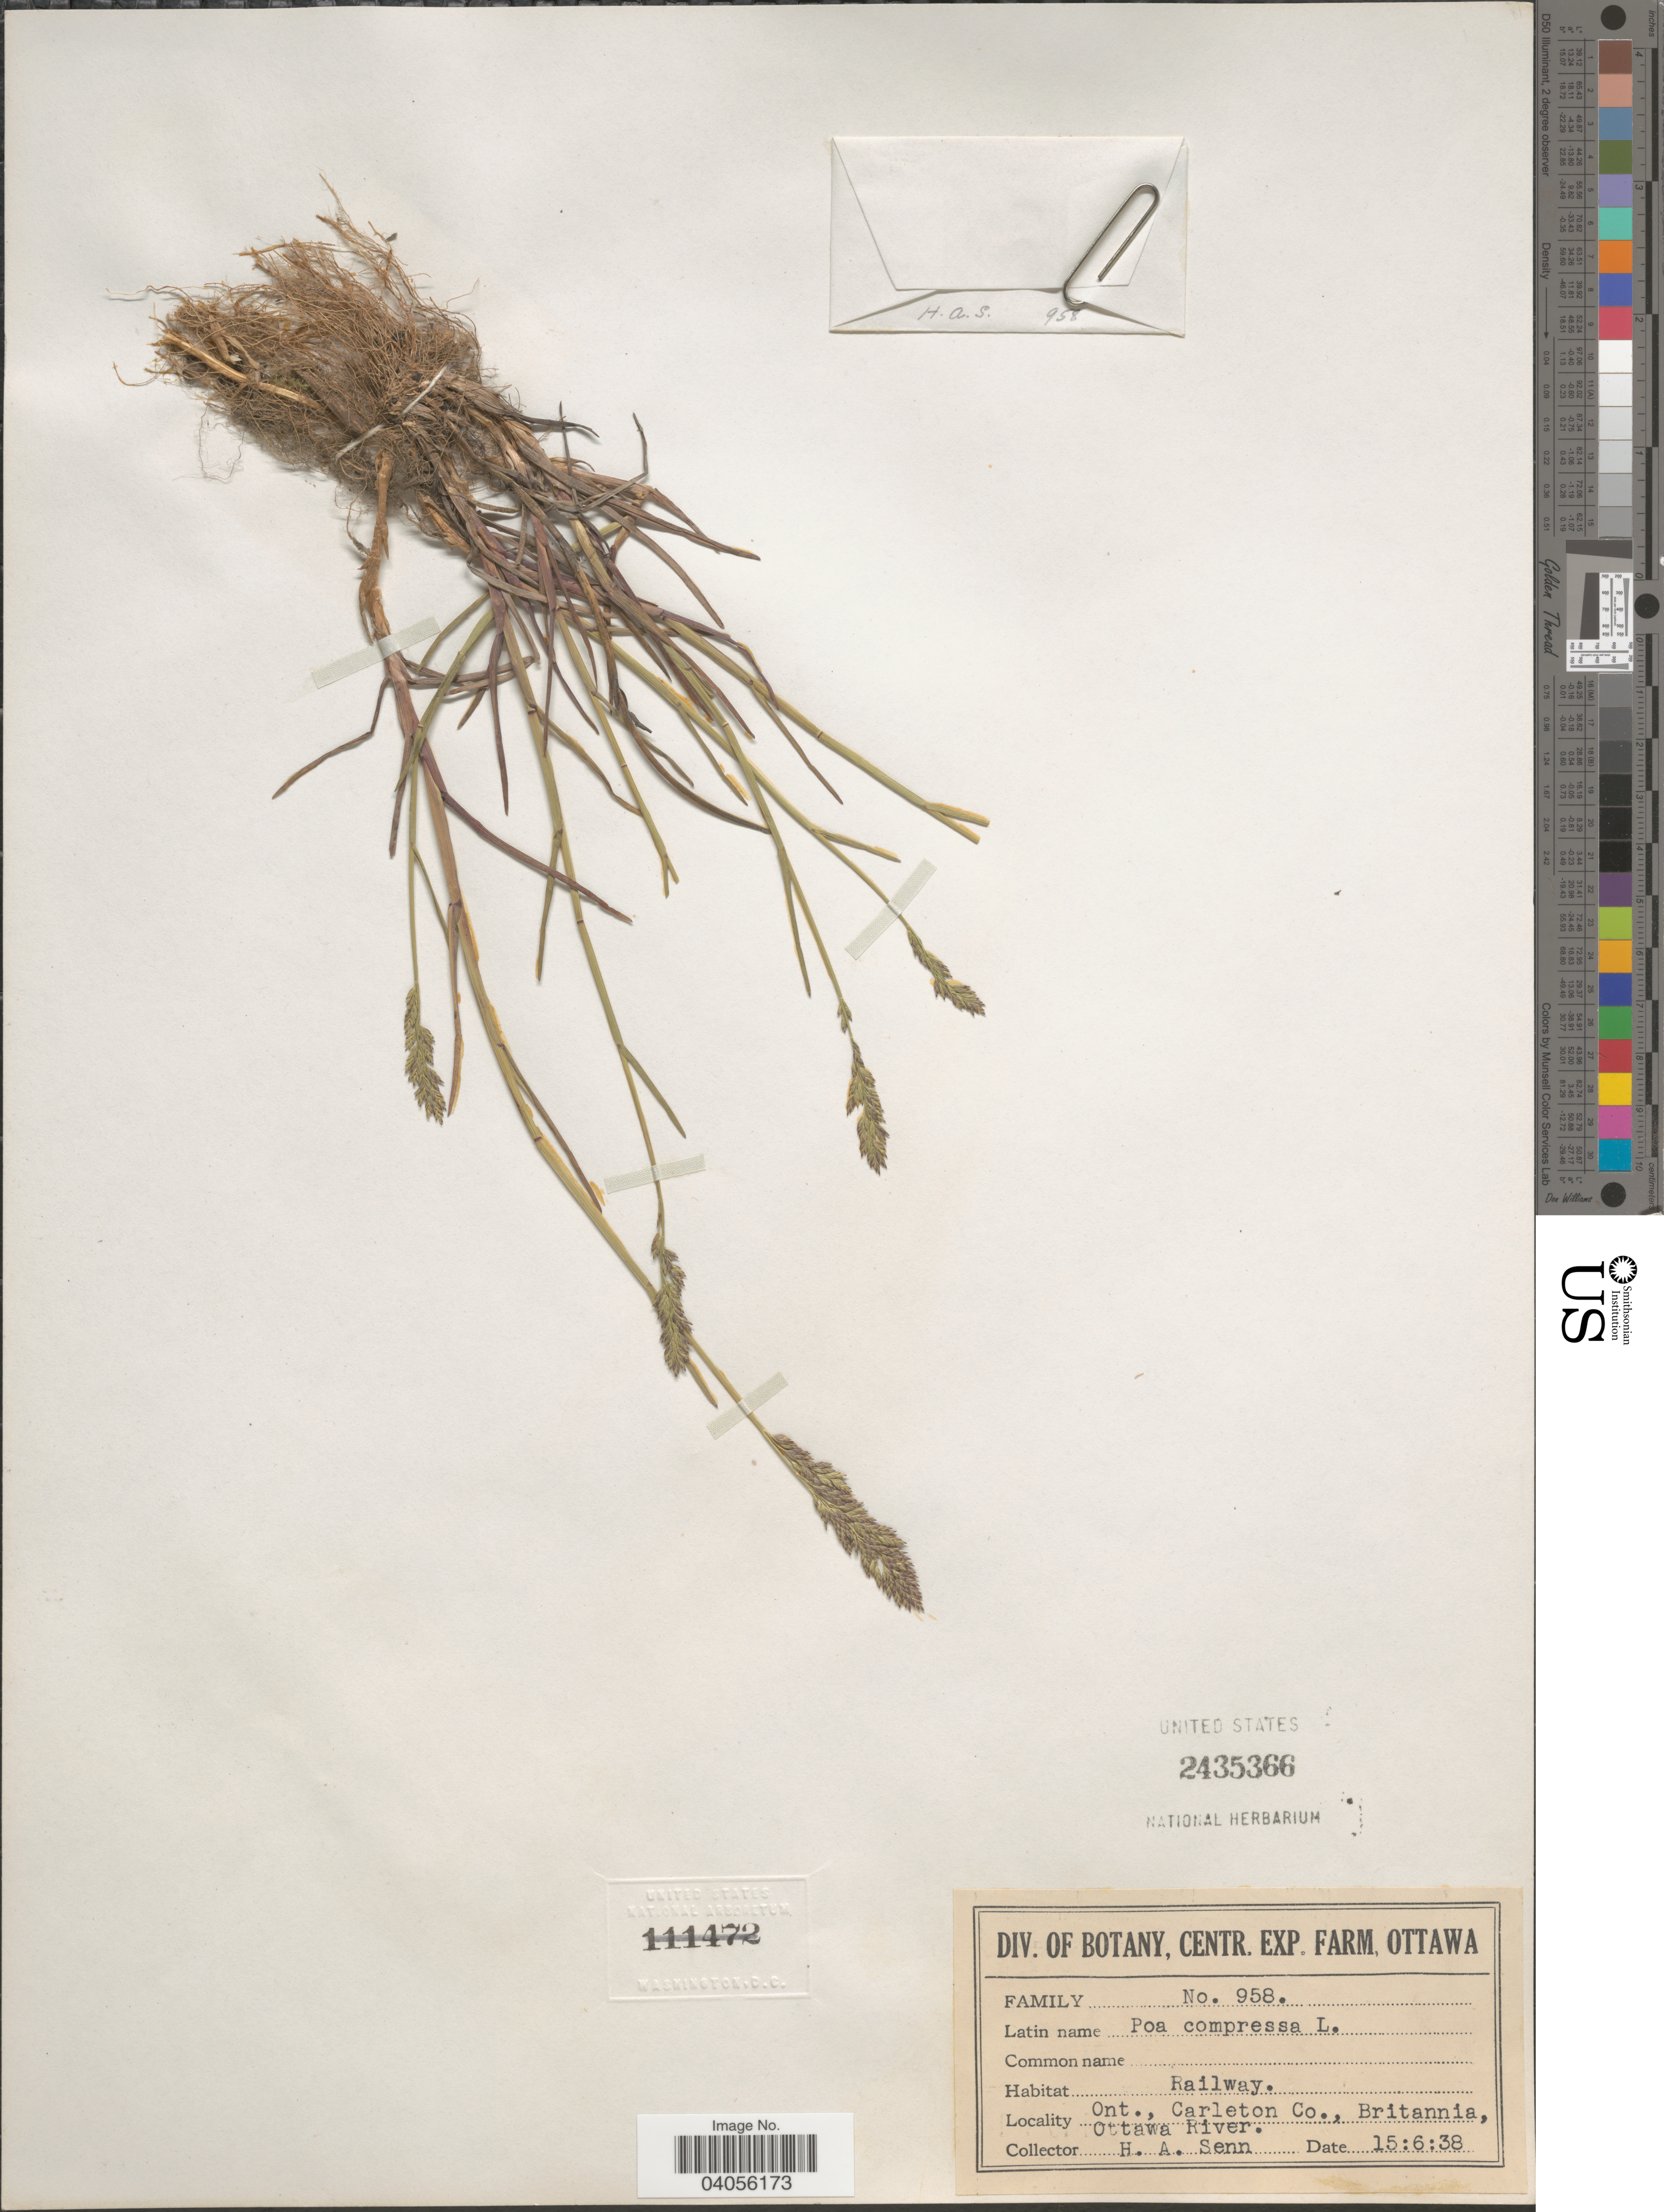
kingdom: Plantae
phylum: Tracheophyta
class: Liliopsida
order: Poales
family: Poaceae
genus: Poa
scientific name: Poa compressa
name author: L.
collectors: H. Senn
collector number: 958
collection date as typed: Transcribed d/m/y: 15/6/38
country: Canada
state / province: Ontario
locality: Carleton Co., Britannia, Ottawa River.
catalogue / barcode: US 2435366